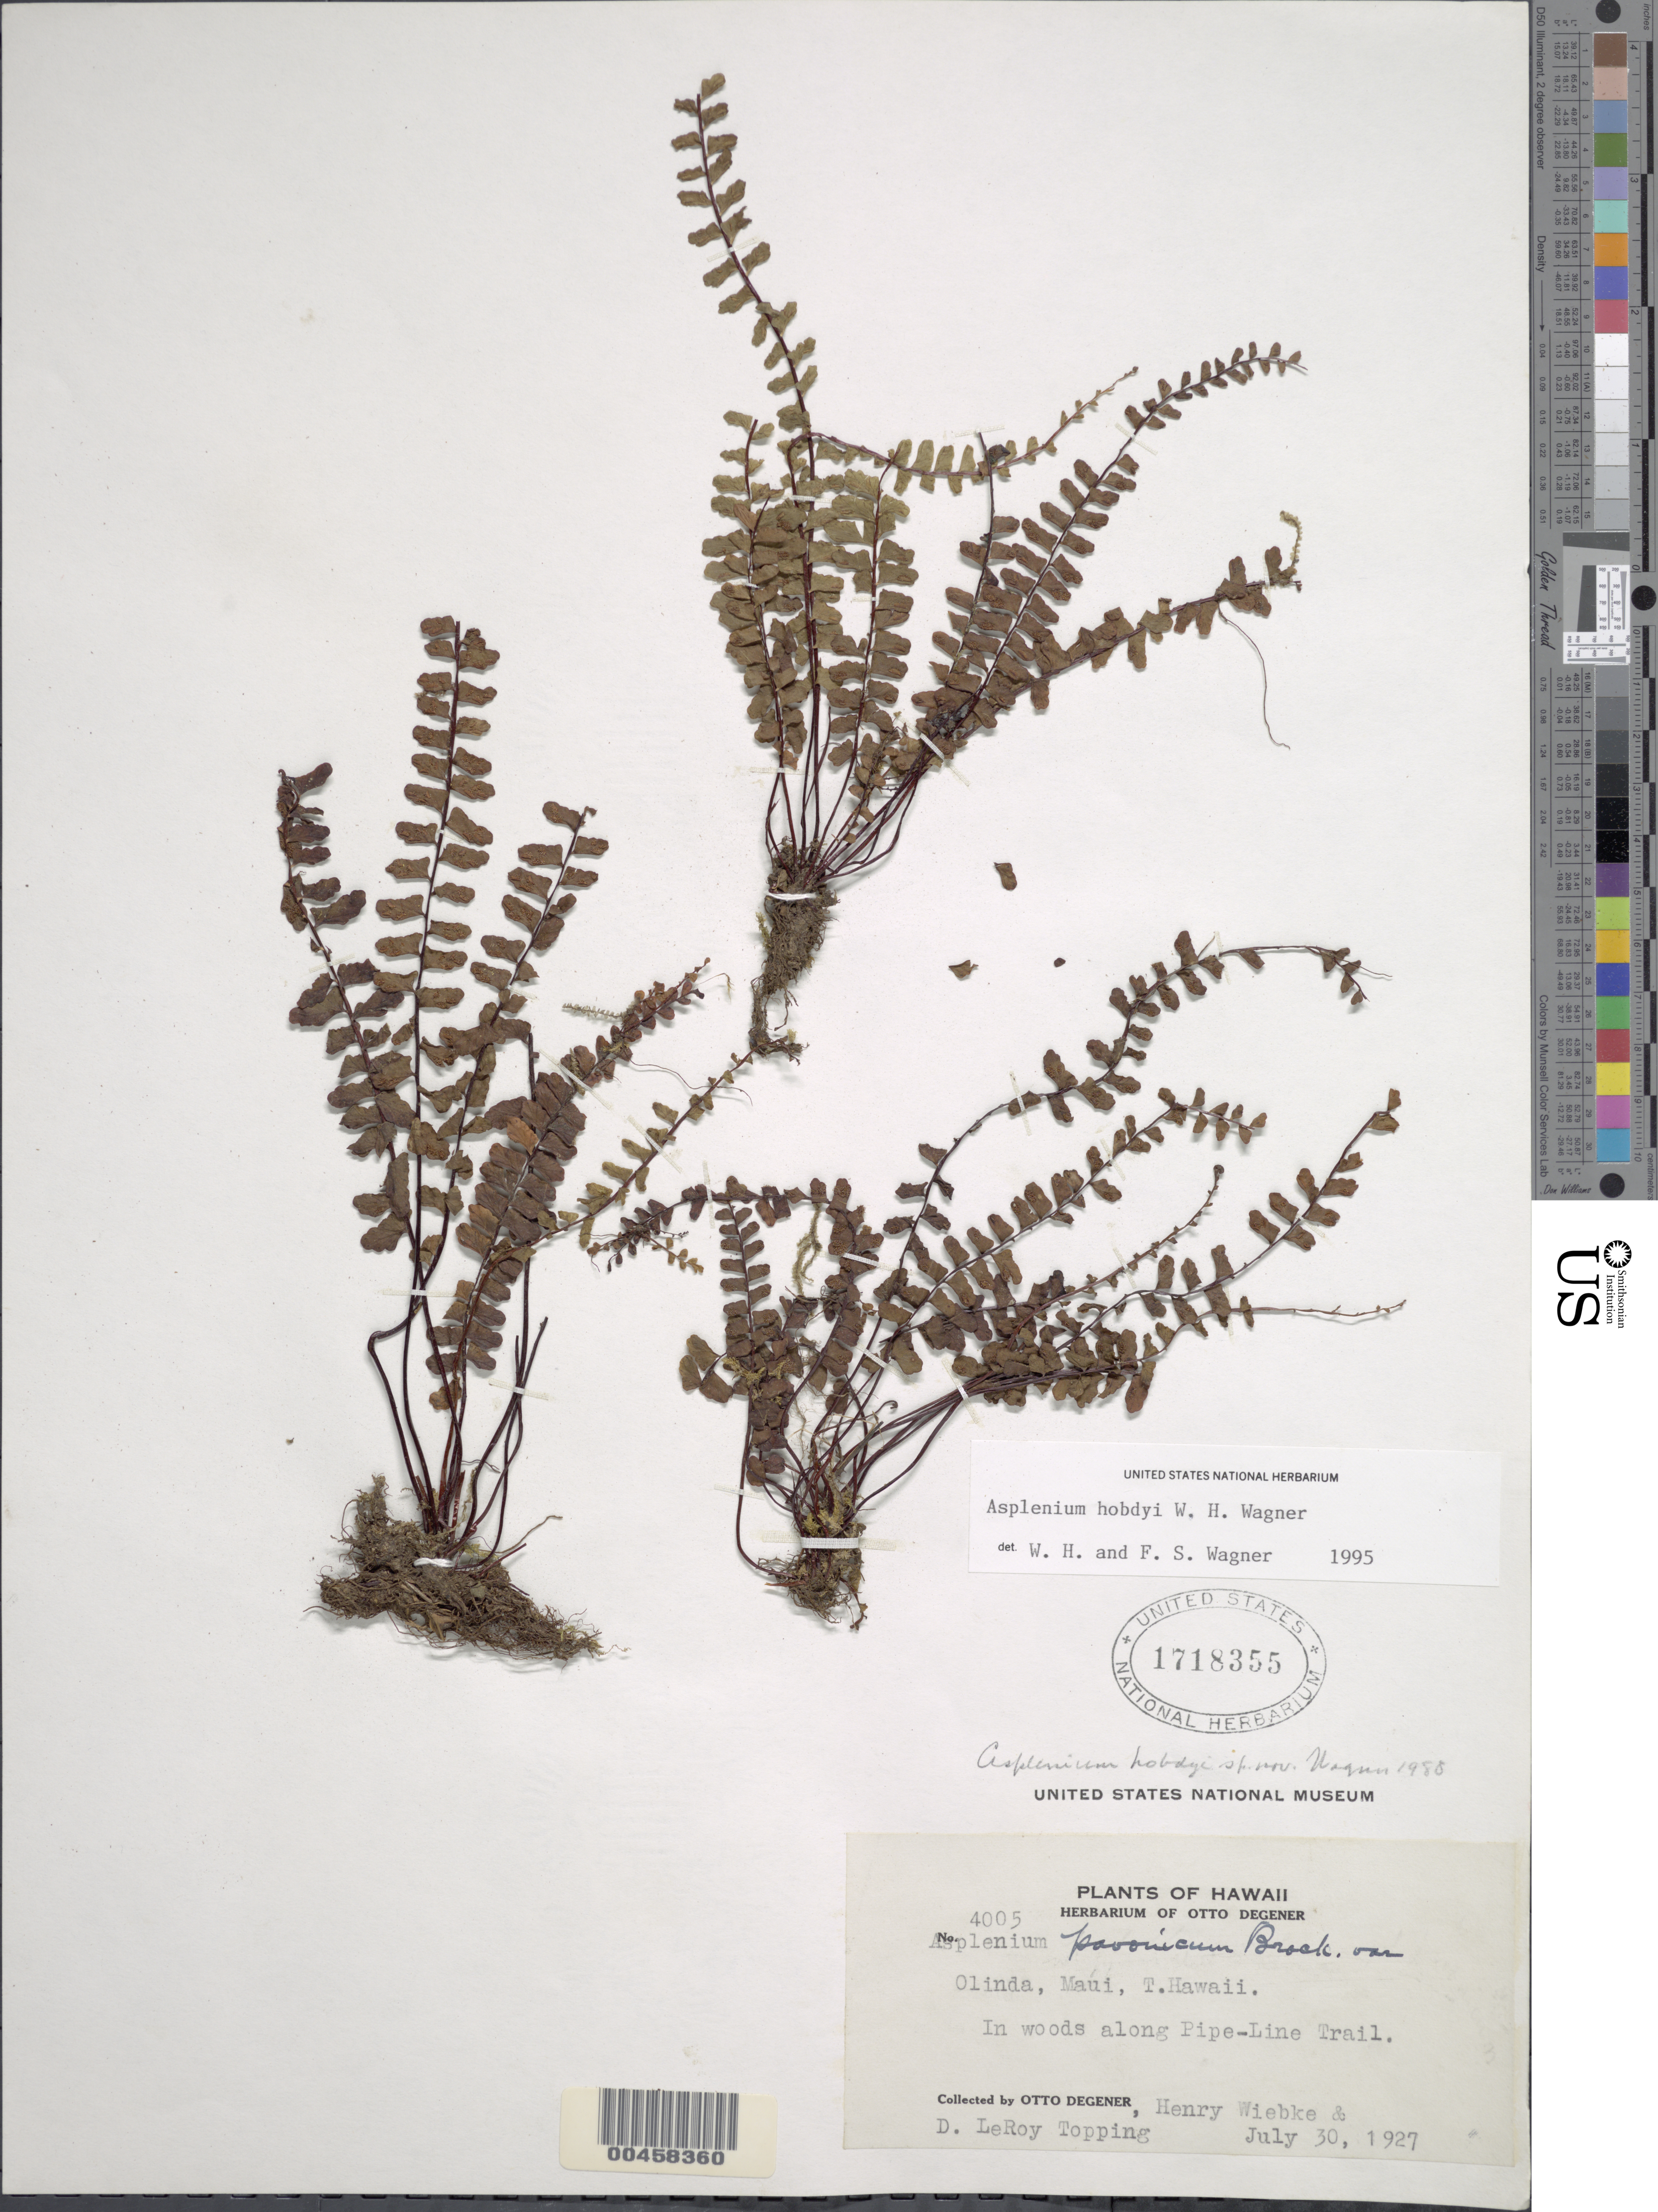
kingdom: Plantae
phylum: Tracheophyta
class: Polypodiopsida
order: Polypodiales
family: Aspleniaceae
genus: Asplenium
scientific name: Asplenium hobdyi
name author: W.H. Wagner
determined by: Wagner, W. L.; Wagner, F. S.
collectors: O. Degener, H. Wiebke & D. L. Topping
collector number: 4005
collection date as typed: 30 Jul 1927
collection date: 1927-07-30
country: United States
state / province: Hawaii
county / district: Maui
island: Maui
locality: Olinda, along Pipe-Line Trail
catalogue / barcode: US 1718355